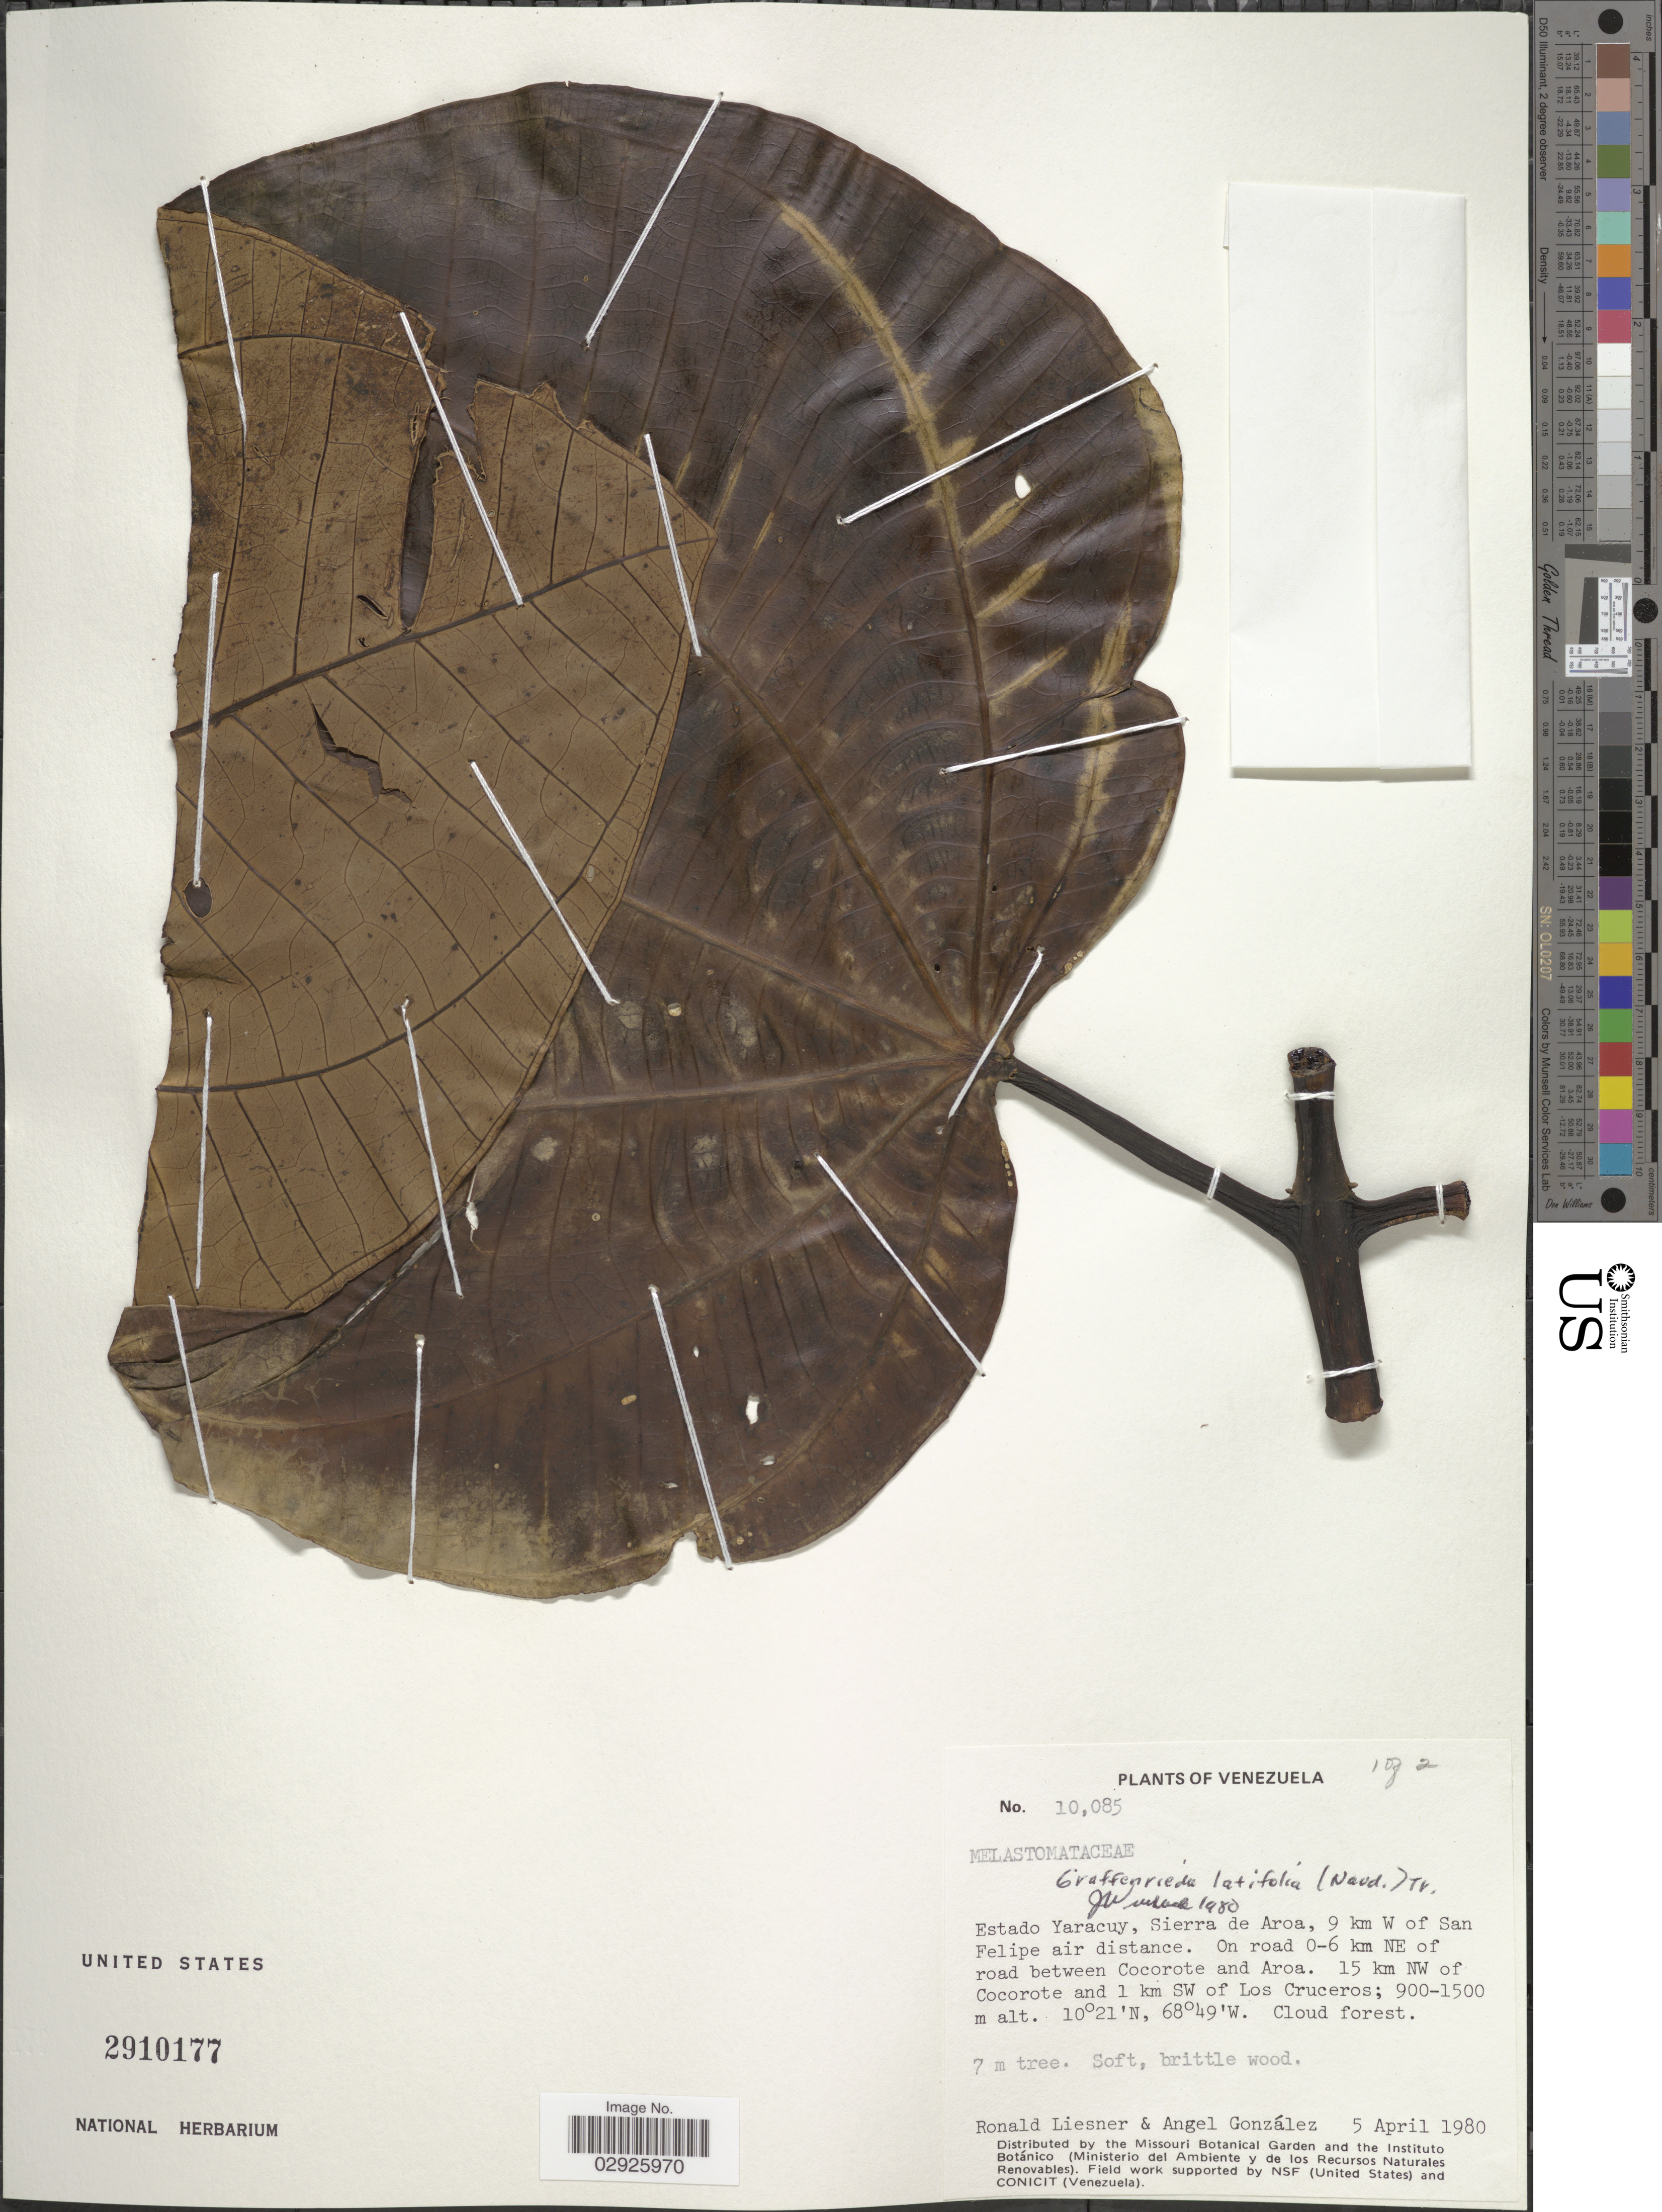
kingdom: Plantae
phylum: Tracheophyta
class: Magnoliopsida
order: Myrtales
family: Melastomataceae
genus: Graffenrieda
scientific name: Graffenrieda latifolia subsp. latifolia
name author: (Naudin) Triana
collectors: R. L. Liesner & A. C. González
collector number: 10085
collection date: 1980-04-05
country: Venezuela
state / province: Yaracuy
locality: Sierra de Aroa, 9 km W of San Felipe air distance. On road 0-6 km NE of road between Cocorote and Aroa. 15 km NW of Cocorote and 1 km SW of Los Cruceros.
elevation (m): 900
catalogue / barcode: US 2910177